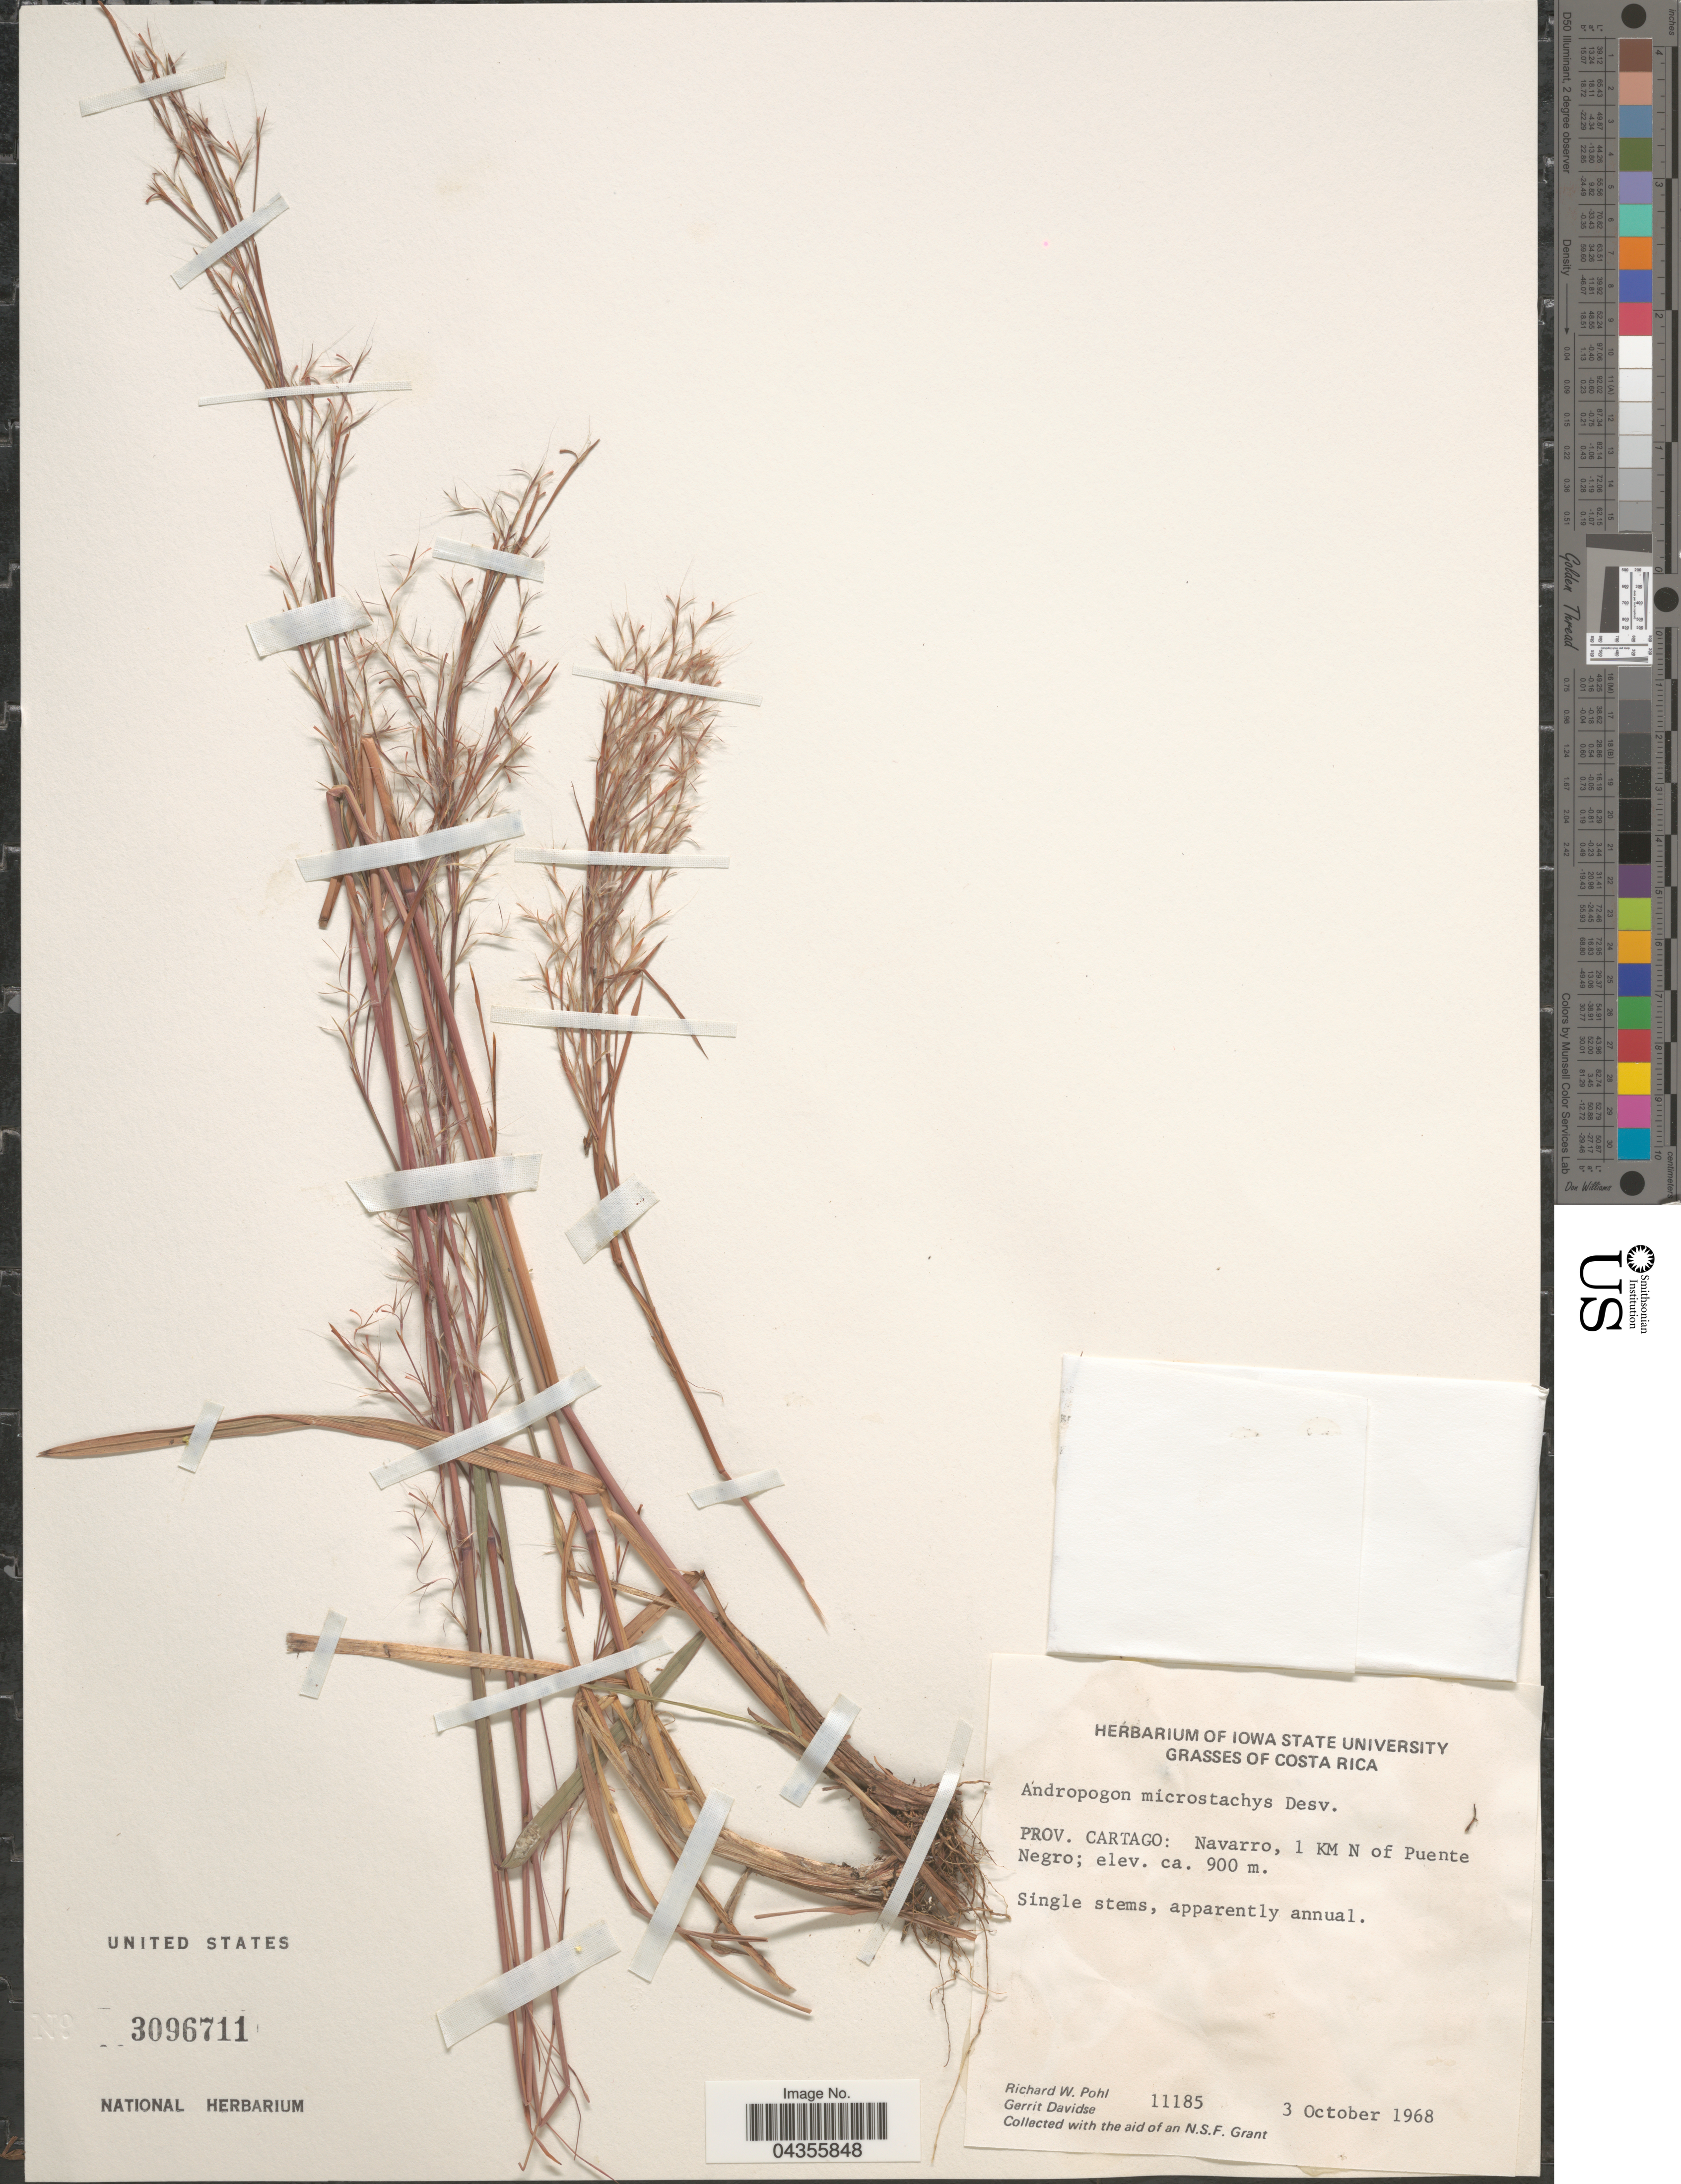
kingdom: Plantae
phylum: Tracheophyta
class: Liliopsida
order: Poales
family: Poaceae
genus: Schizachyrium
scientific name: Schizachyrium microstachyum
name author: (Desv. ex Ham.) Roseng. et al.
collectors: R. W. Pohl & G. Davidse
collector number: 11185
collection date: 1968-10-03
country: Costa Rica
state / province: Cartago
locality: Navarro, 1 KM N of Puente Negro.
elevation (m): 900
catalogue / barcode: US 3096711